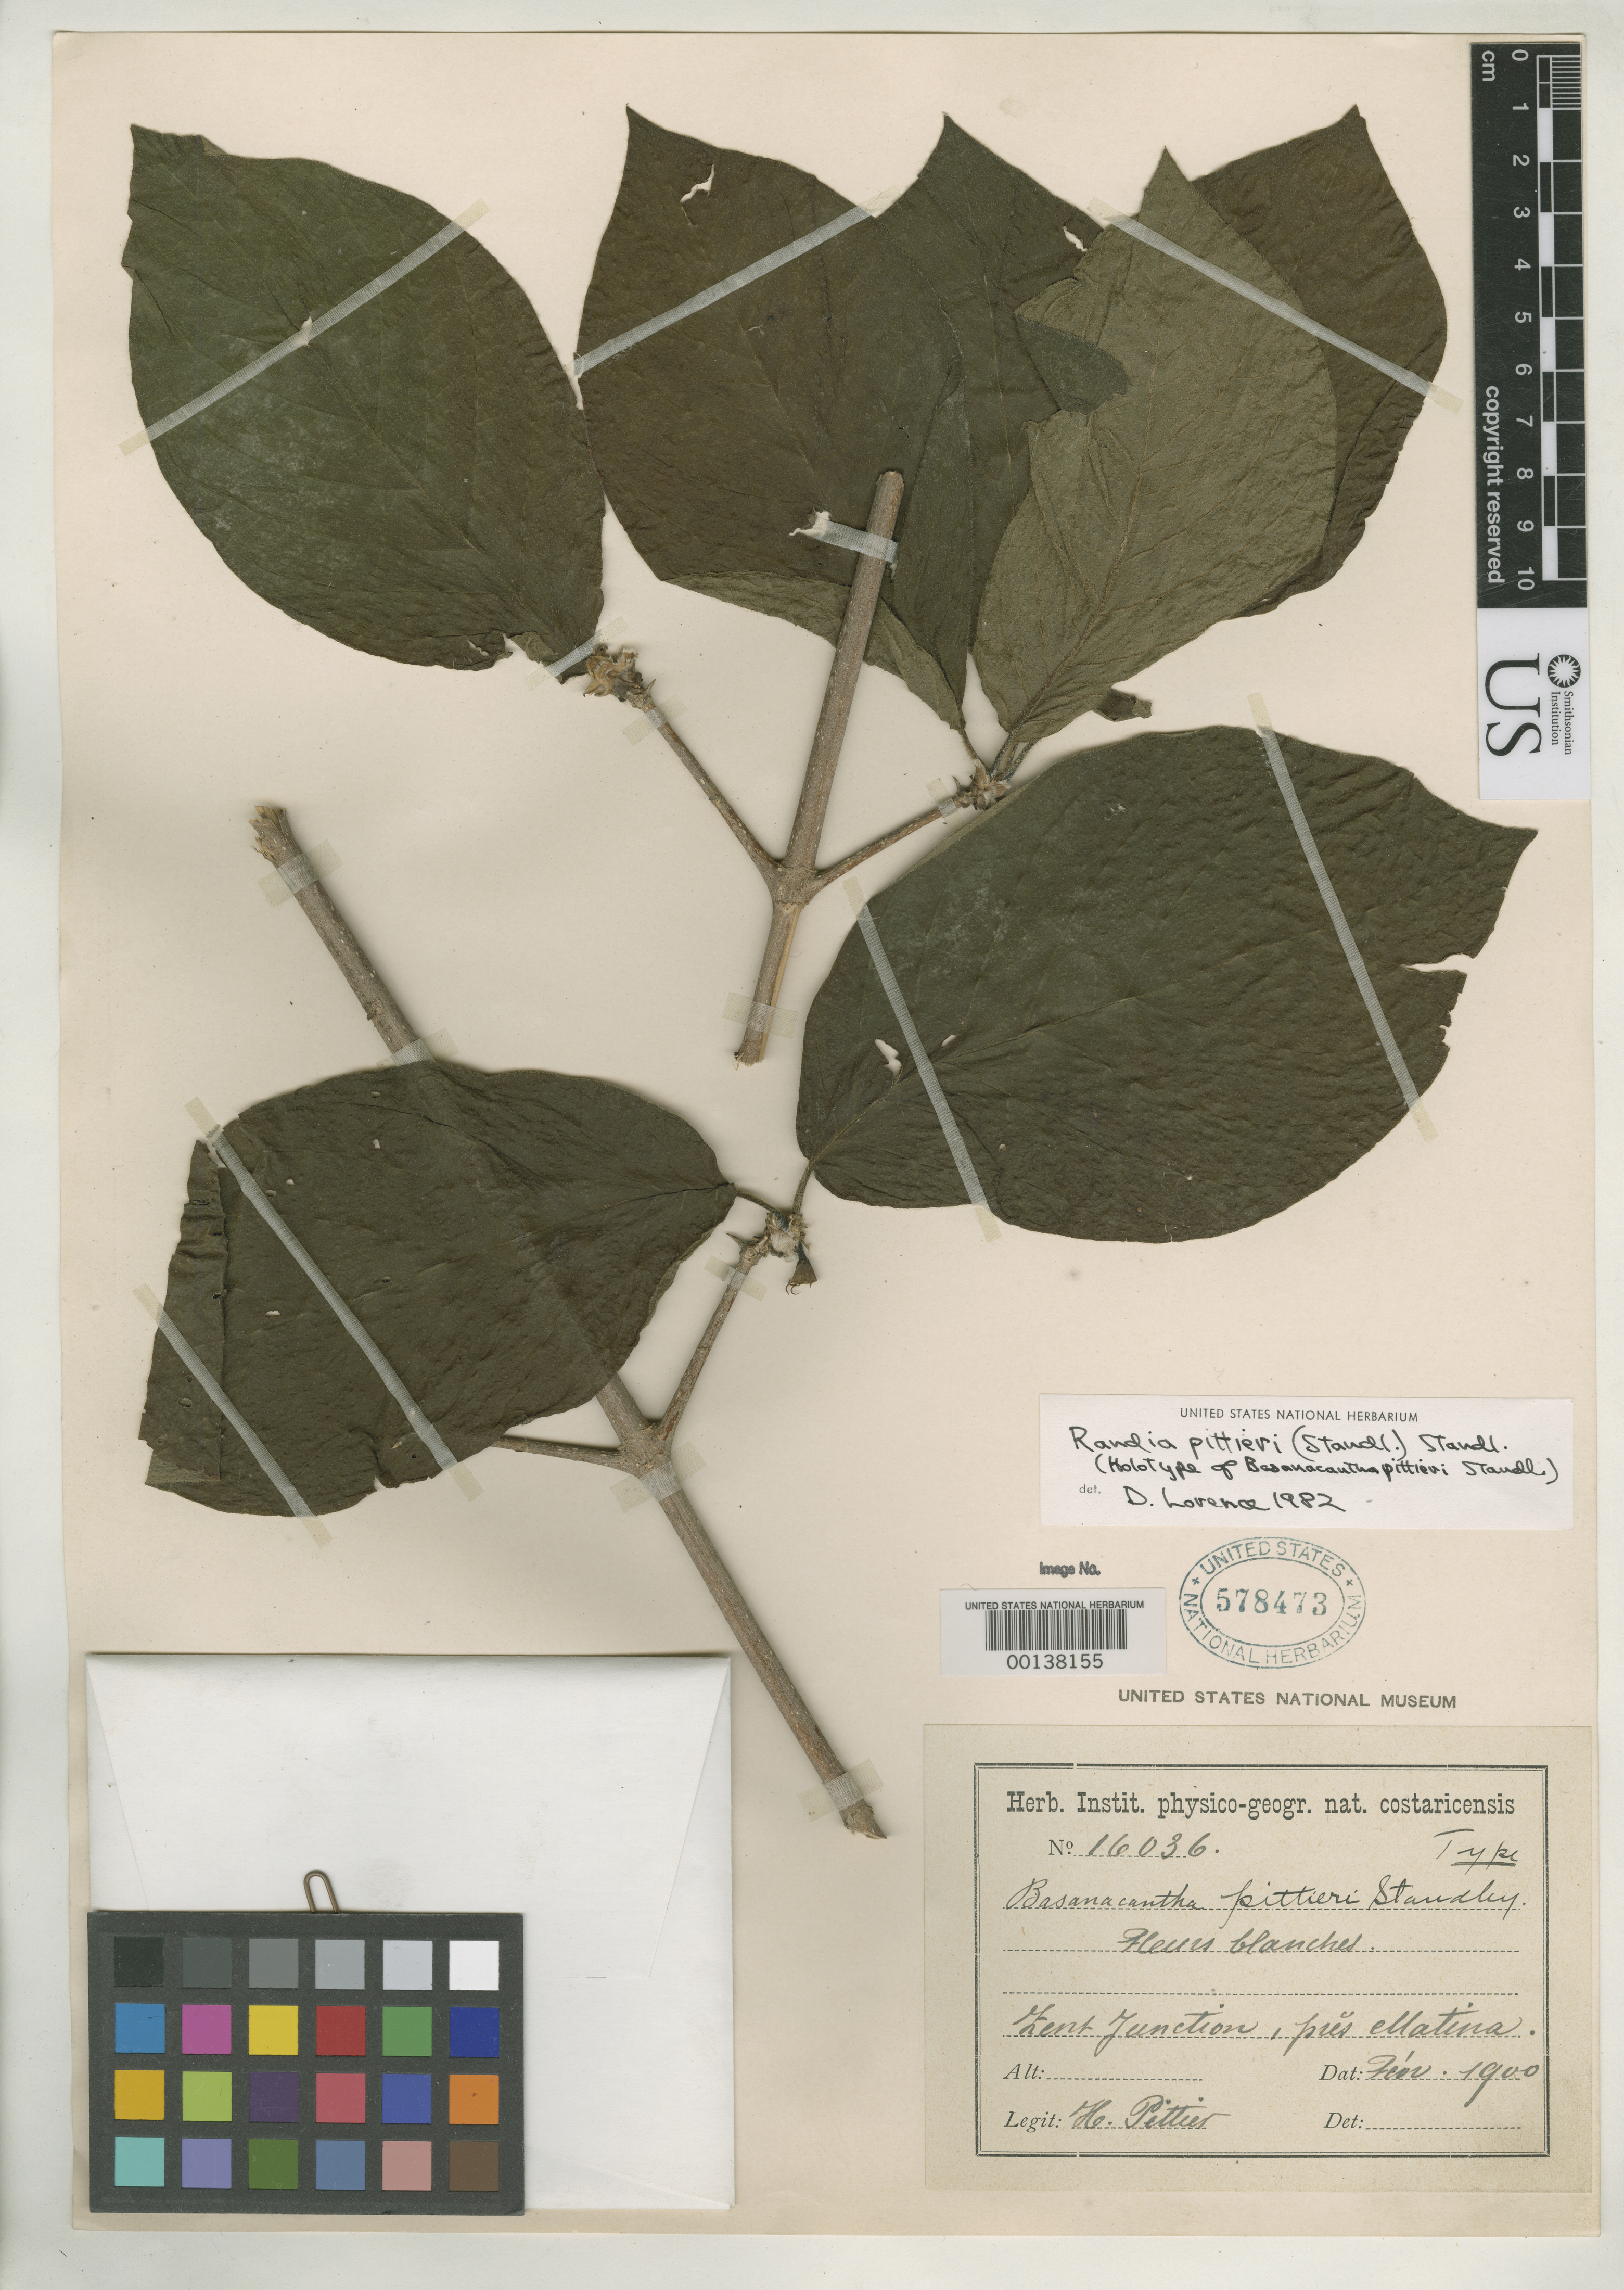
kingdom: Plantae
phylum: Tracheophyta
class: Magnoliopsida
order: Gentianales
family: Rubiaceae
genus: Basanacantha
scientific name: Basanacantha pittieri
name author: Standl.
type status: Holotype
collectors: H. F. Pittier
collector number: Inst. Costa Rica 16036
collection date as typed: Feb 1900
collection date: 1900-02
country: Costa Rica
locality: Zent junction, near Matina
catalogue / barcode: US 578473